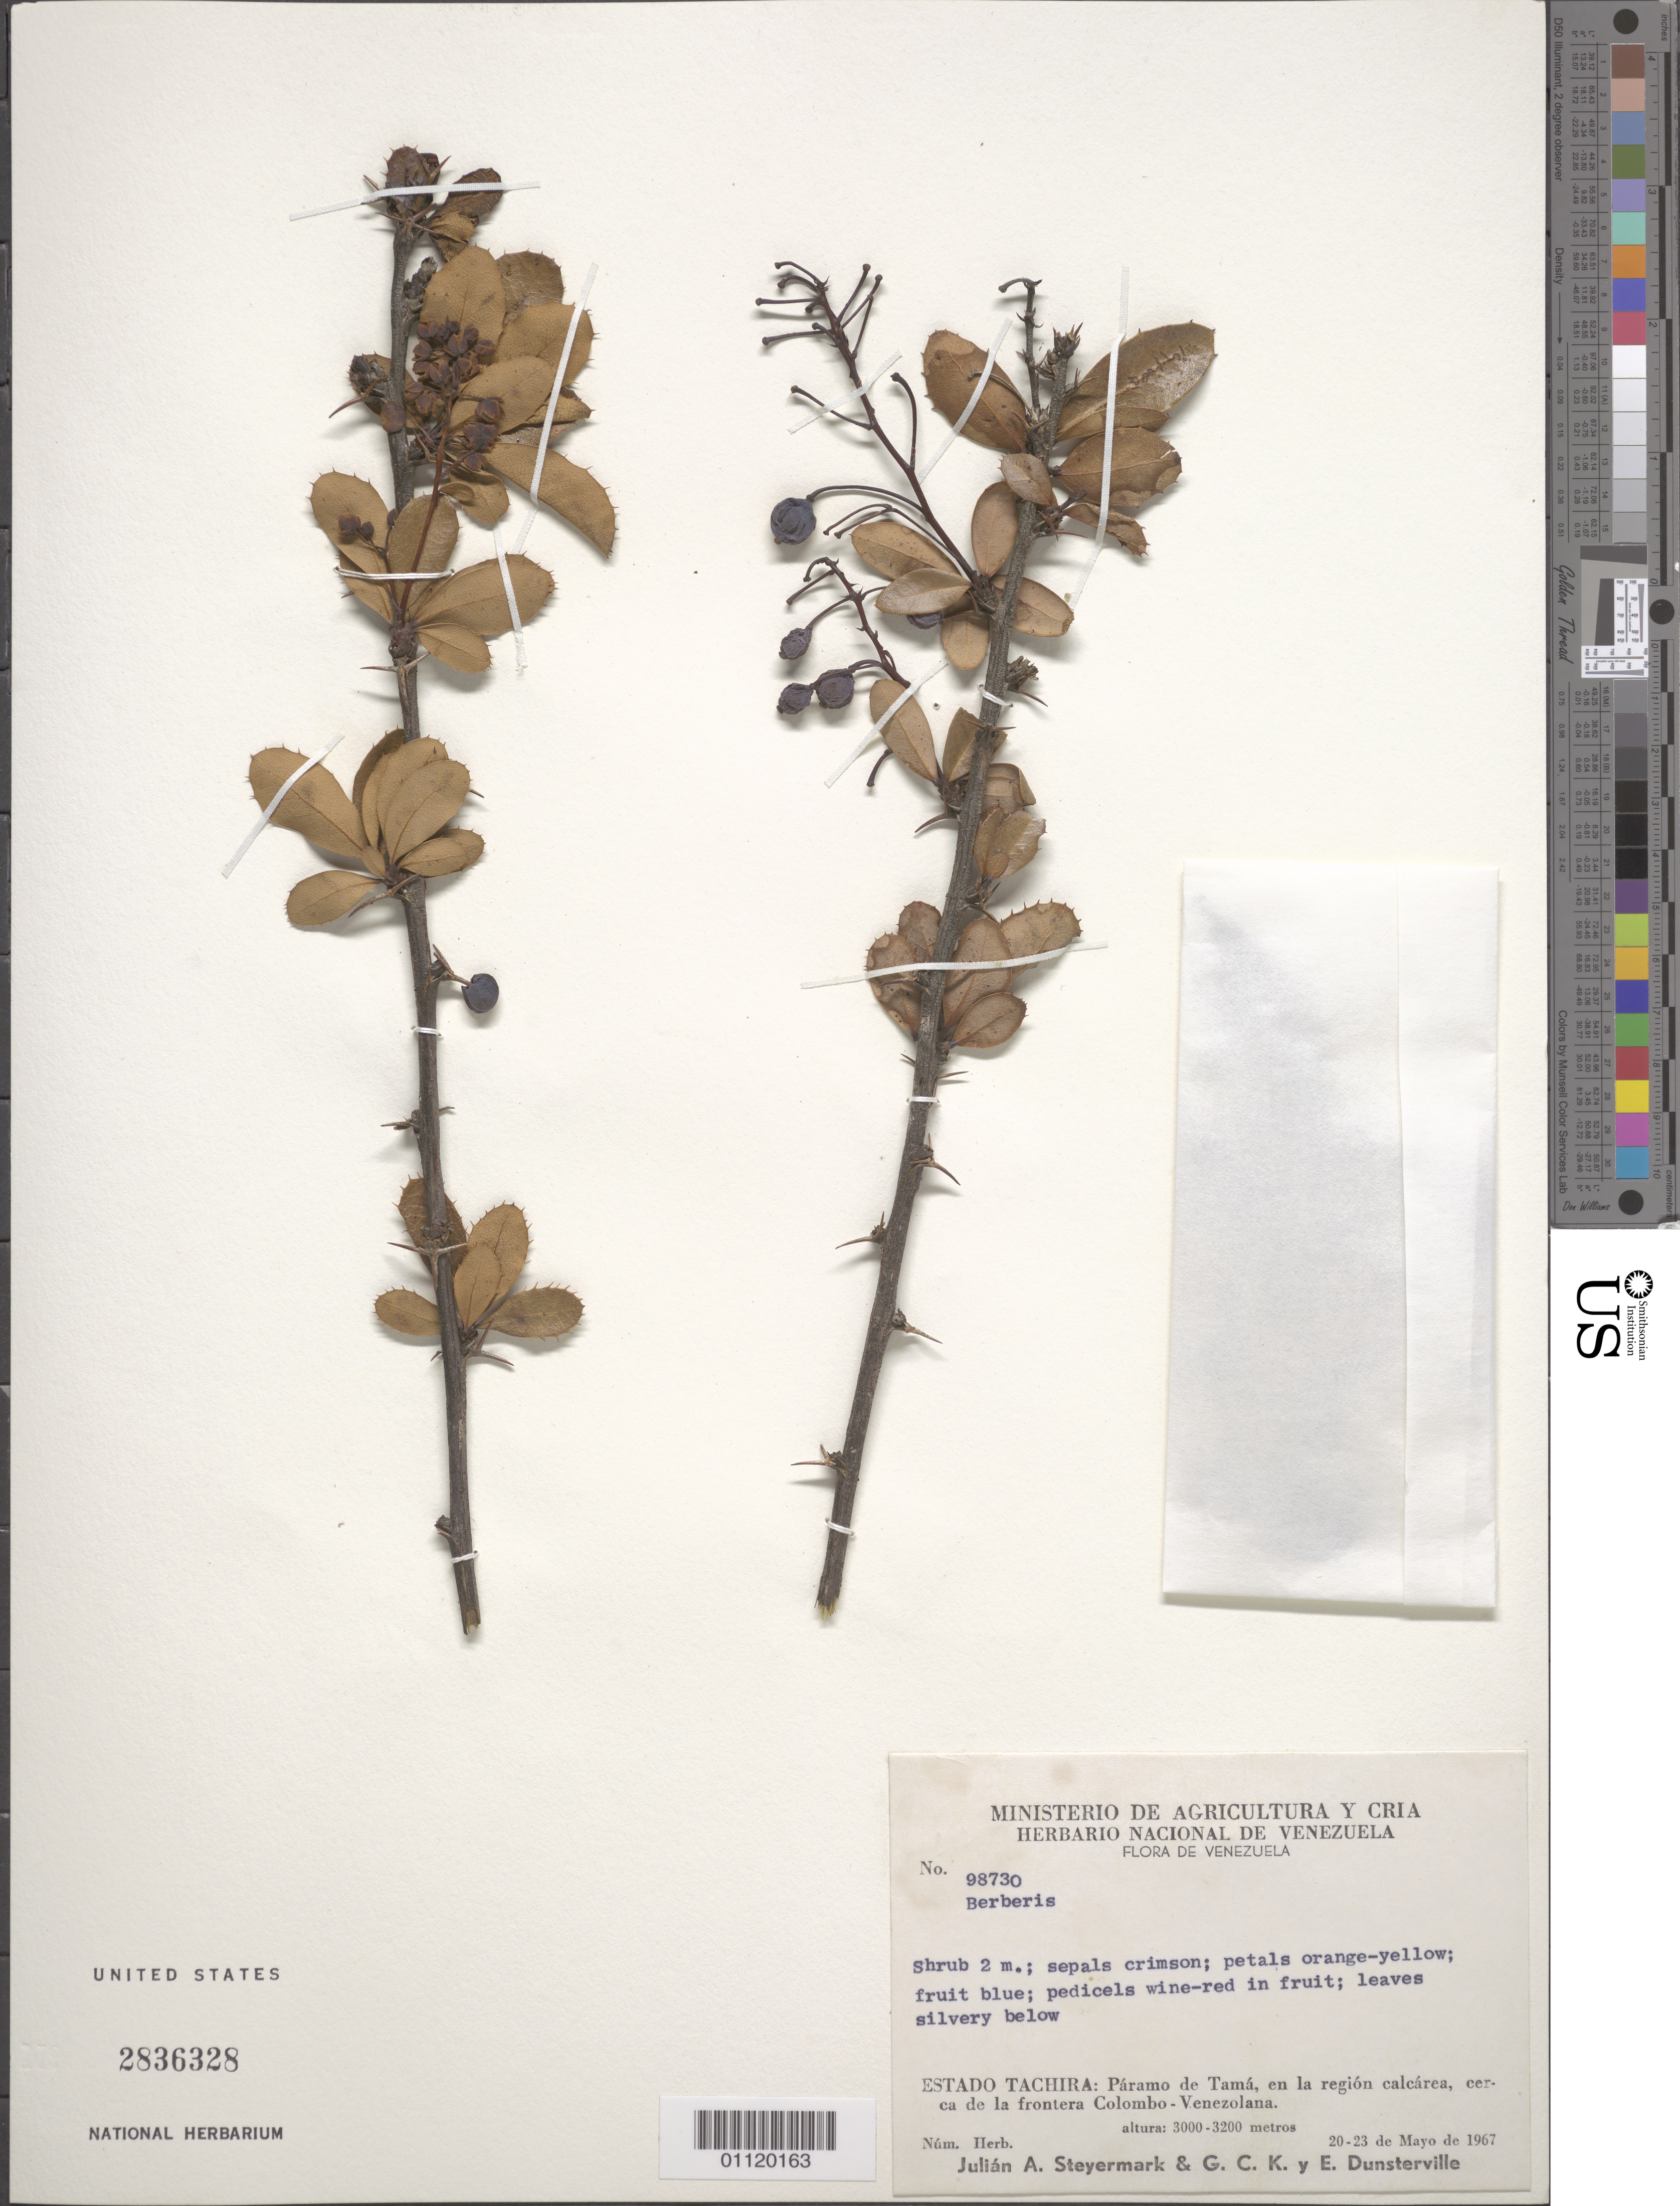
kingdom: Plantae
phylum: Tracheophyta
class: Magnoliopsida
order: Ranunculales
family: Berberidaceae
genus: Berberis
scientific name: Berberis sp.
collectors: J. Steyermark, G. C. K. Dunsterville & E. Dunsterville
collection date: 1967-05-20/1967-05-23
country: Venezuela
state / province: Tachira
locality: Páramo de Tamá, in calcerous region, near the Colombia-Venezuelan border.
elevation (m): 3000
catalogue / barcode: US 2836328